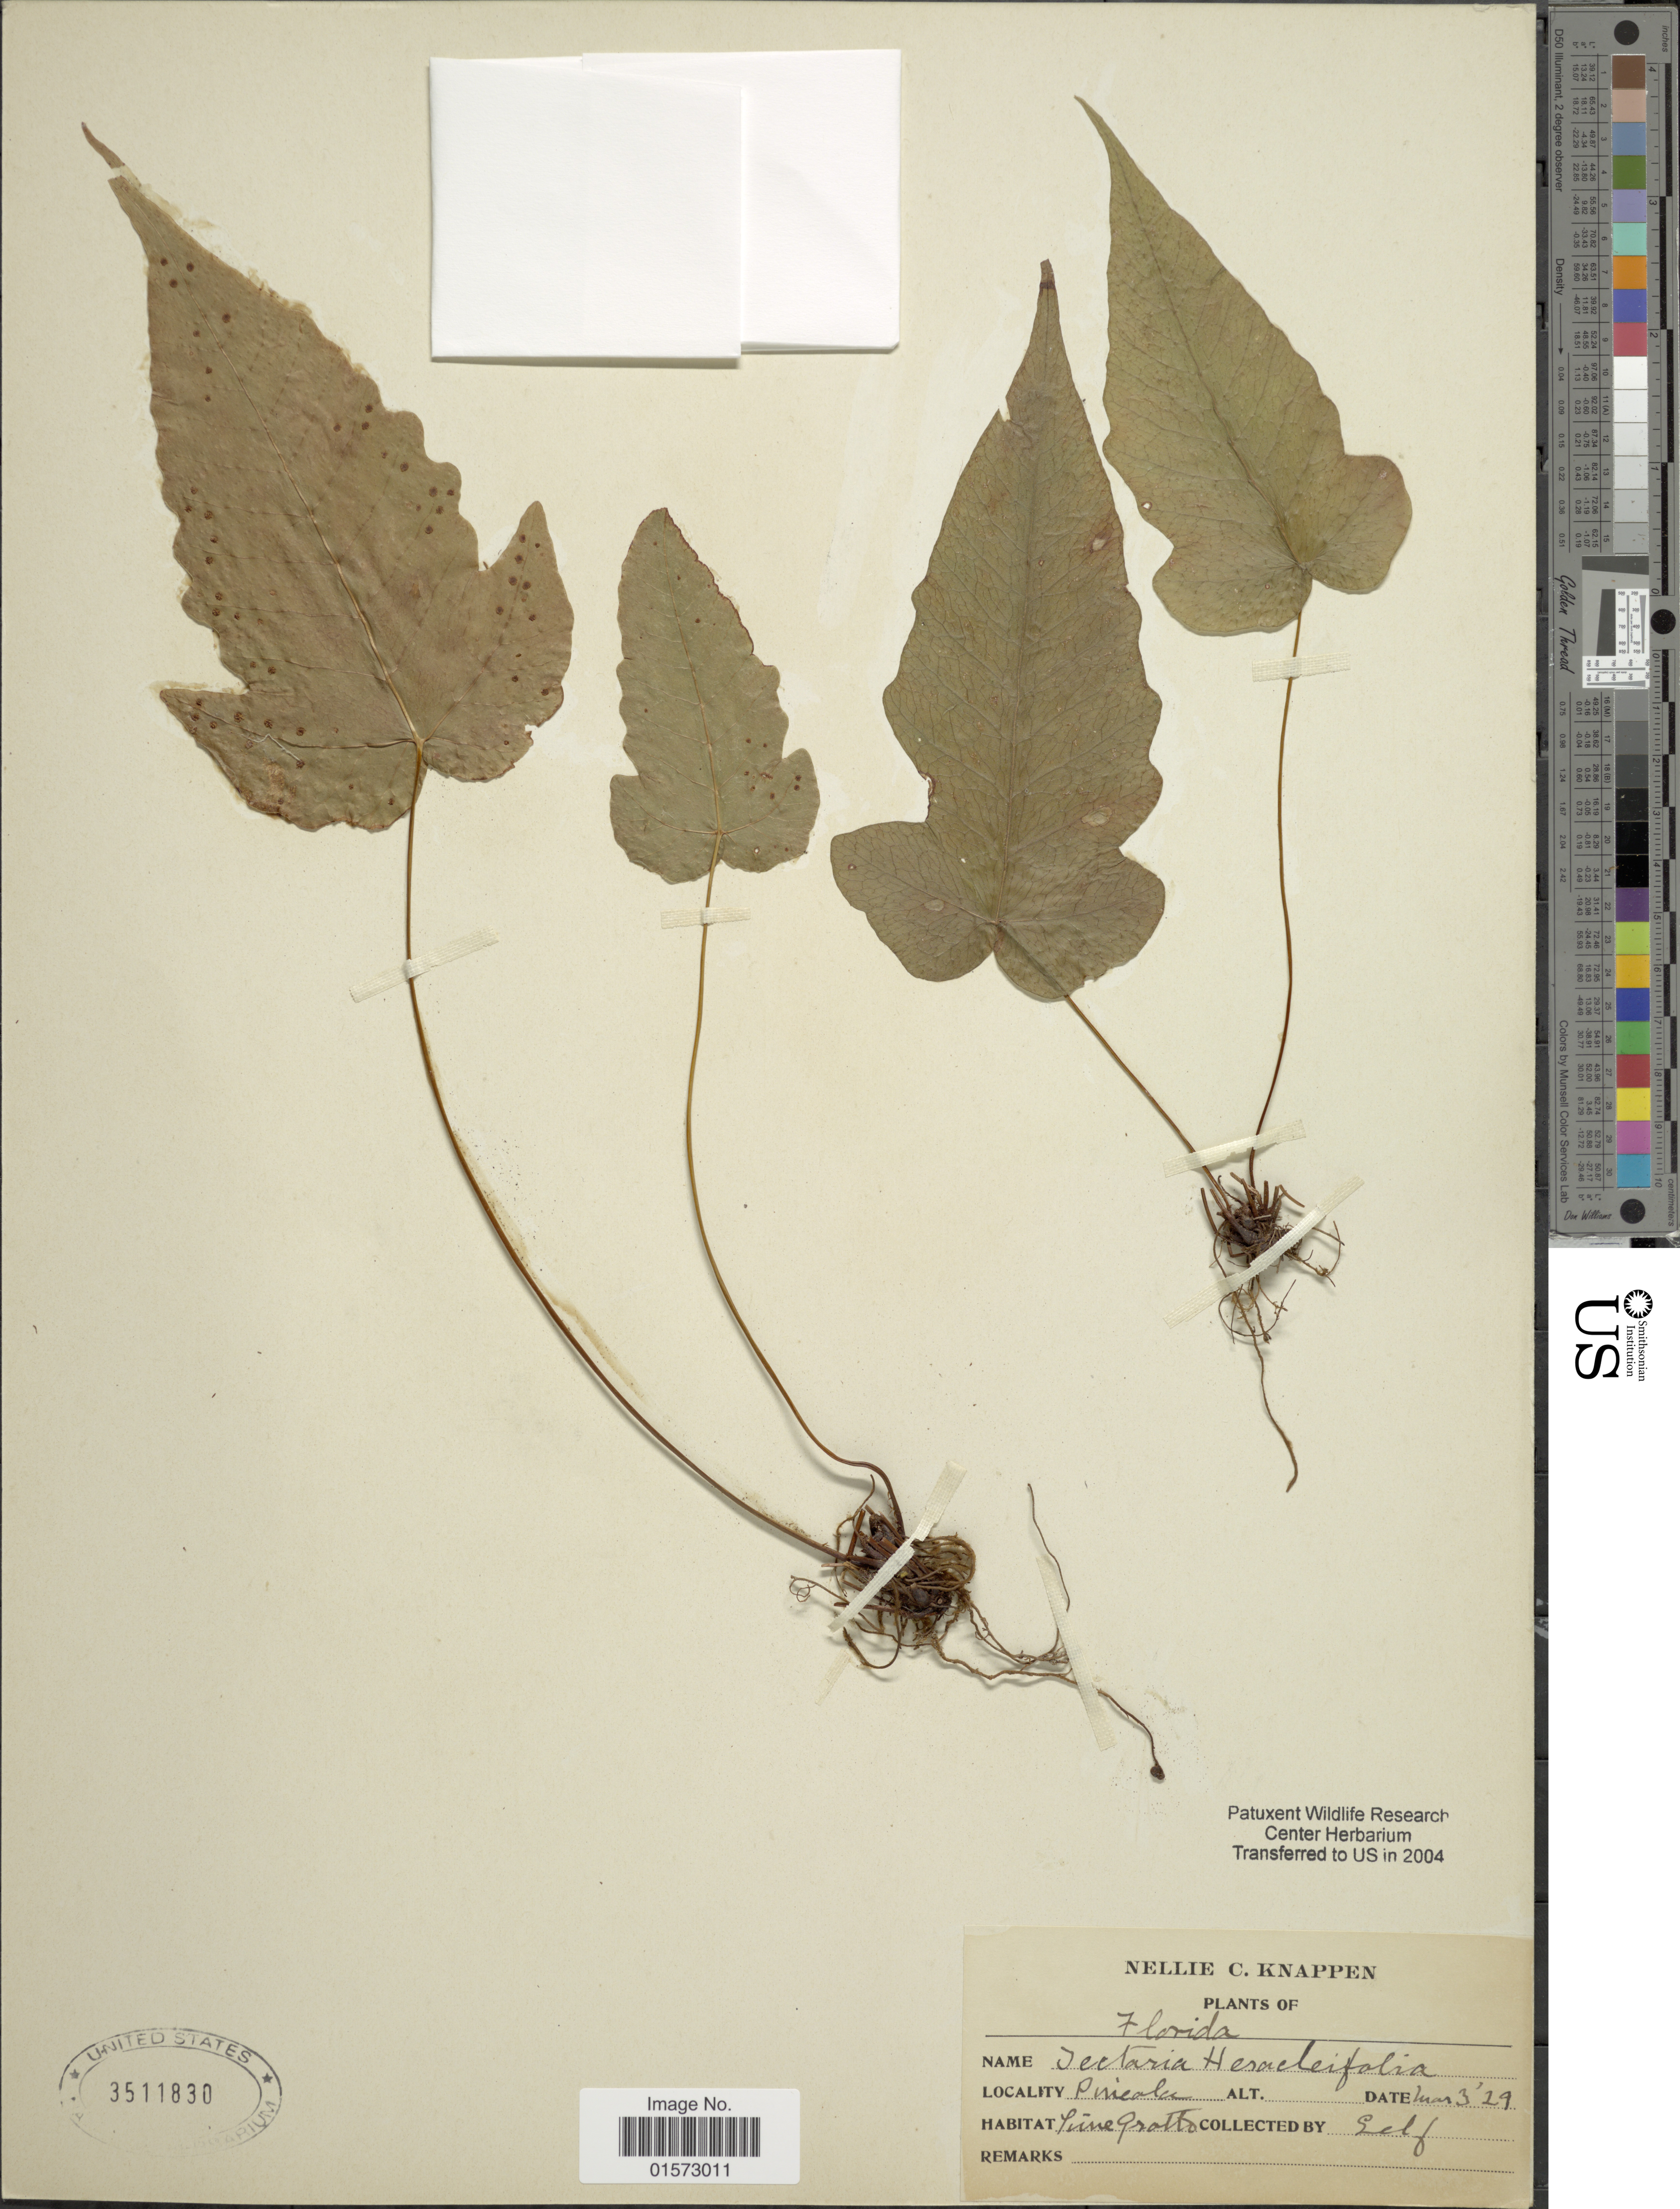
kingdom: Plantae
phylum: Tracheophyta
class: Polypodiopsida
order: Polypodiales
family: Tectariaceae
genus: Tectaria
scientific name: Tectaria heracleifolia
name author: (Willd.) Underw.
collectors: N. Knappen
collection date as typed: Transcribed d/m/y: 3/3/29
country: United States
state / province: Florida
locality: Pincola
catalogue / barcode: US 3511830